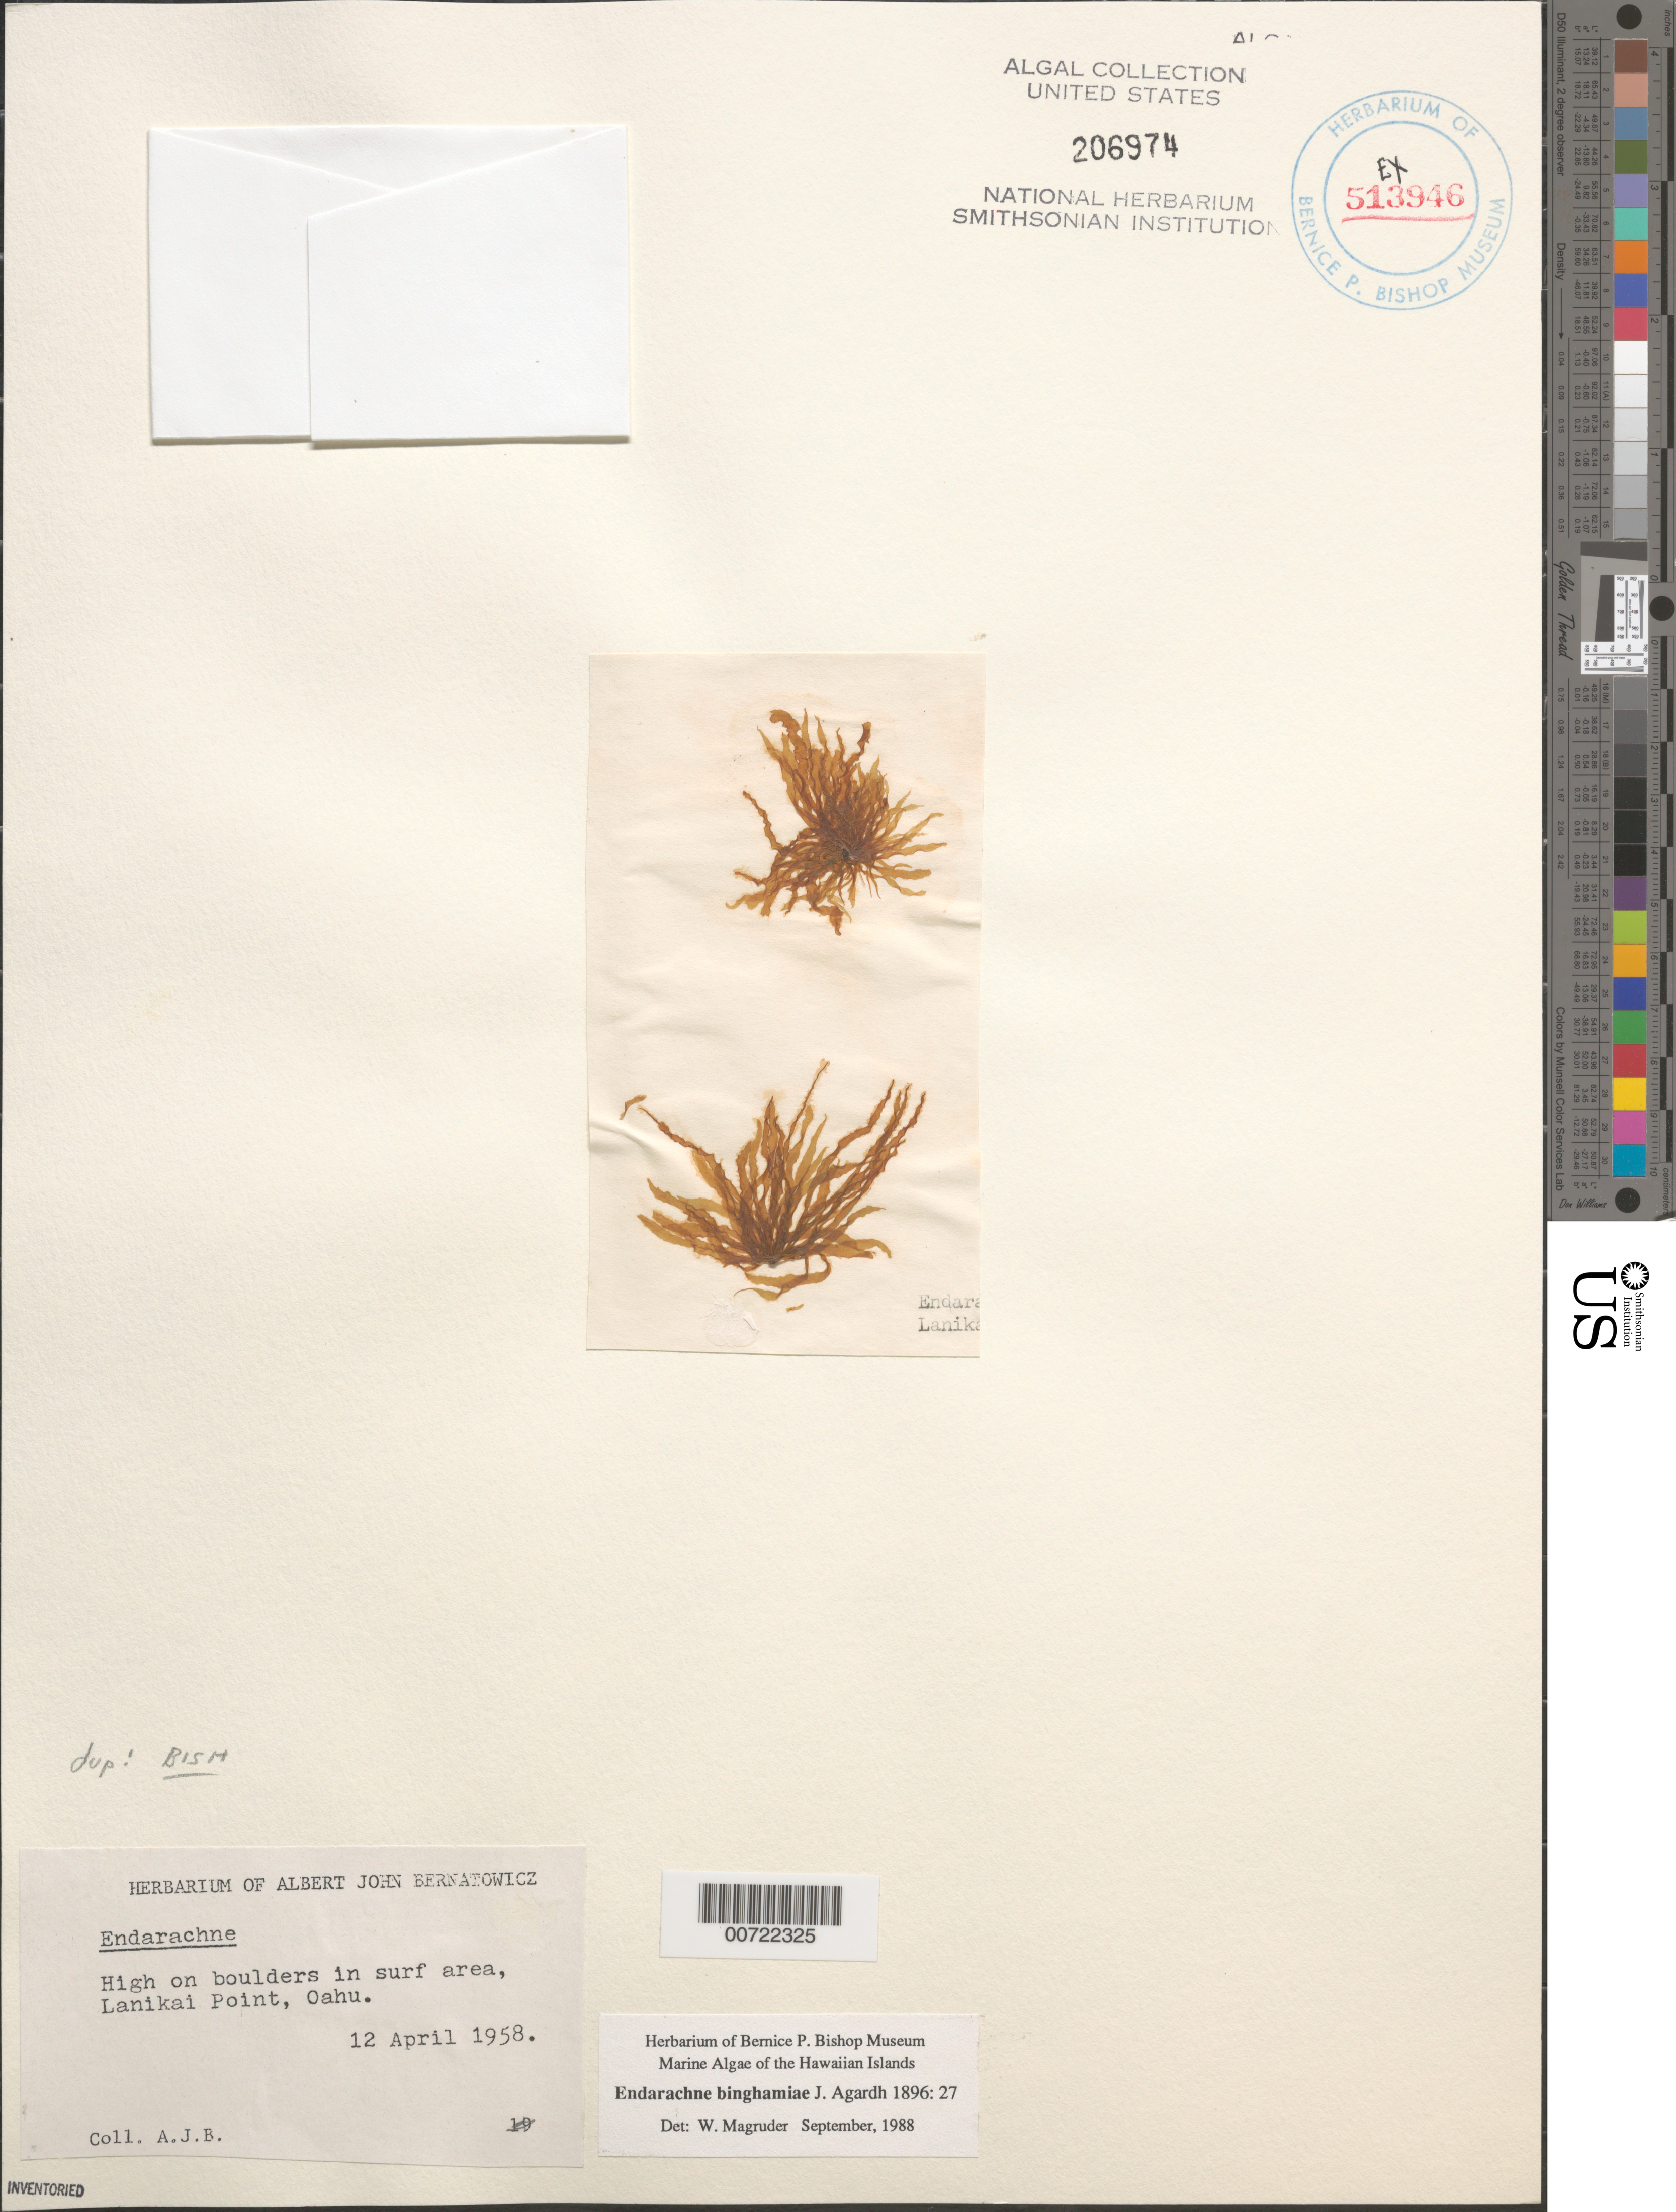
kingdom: Chromista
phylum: Ochrophyta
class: Phaeophyceae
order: Scytosiphonales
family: Scytosiphonaceae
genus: Petalonia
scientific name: Petalonia binghamiae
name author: (J. Agardh) K.L.Vinogr.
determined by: Algae name updating Project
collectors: A. Bernatowicz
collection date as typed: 12 Apr 1958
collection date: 1958-04-12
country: United States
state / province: Hawaii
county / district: Honolulu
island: Oahu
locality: Lanikai Point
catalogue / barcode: US 206974